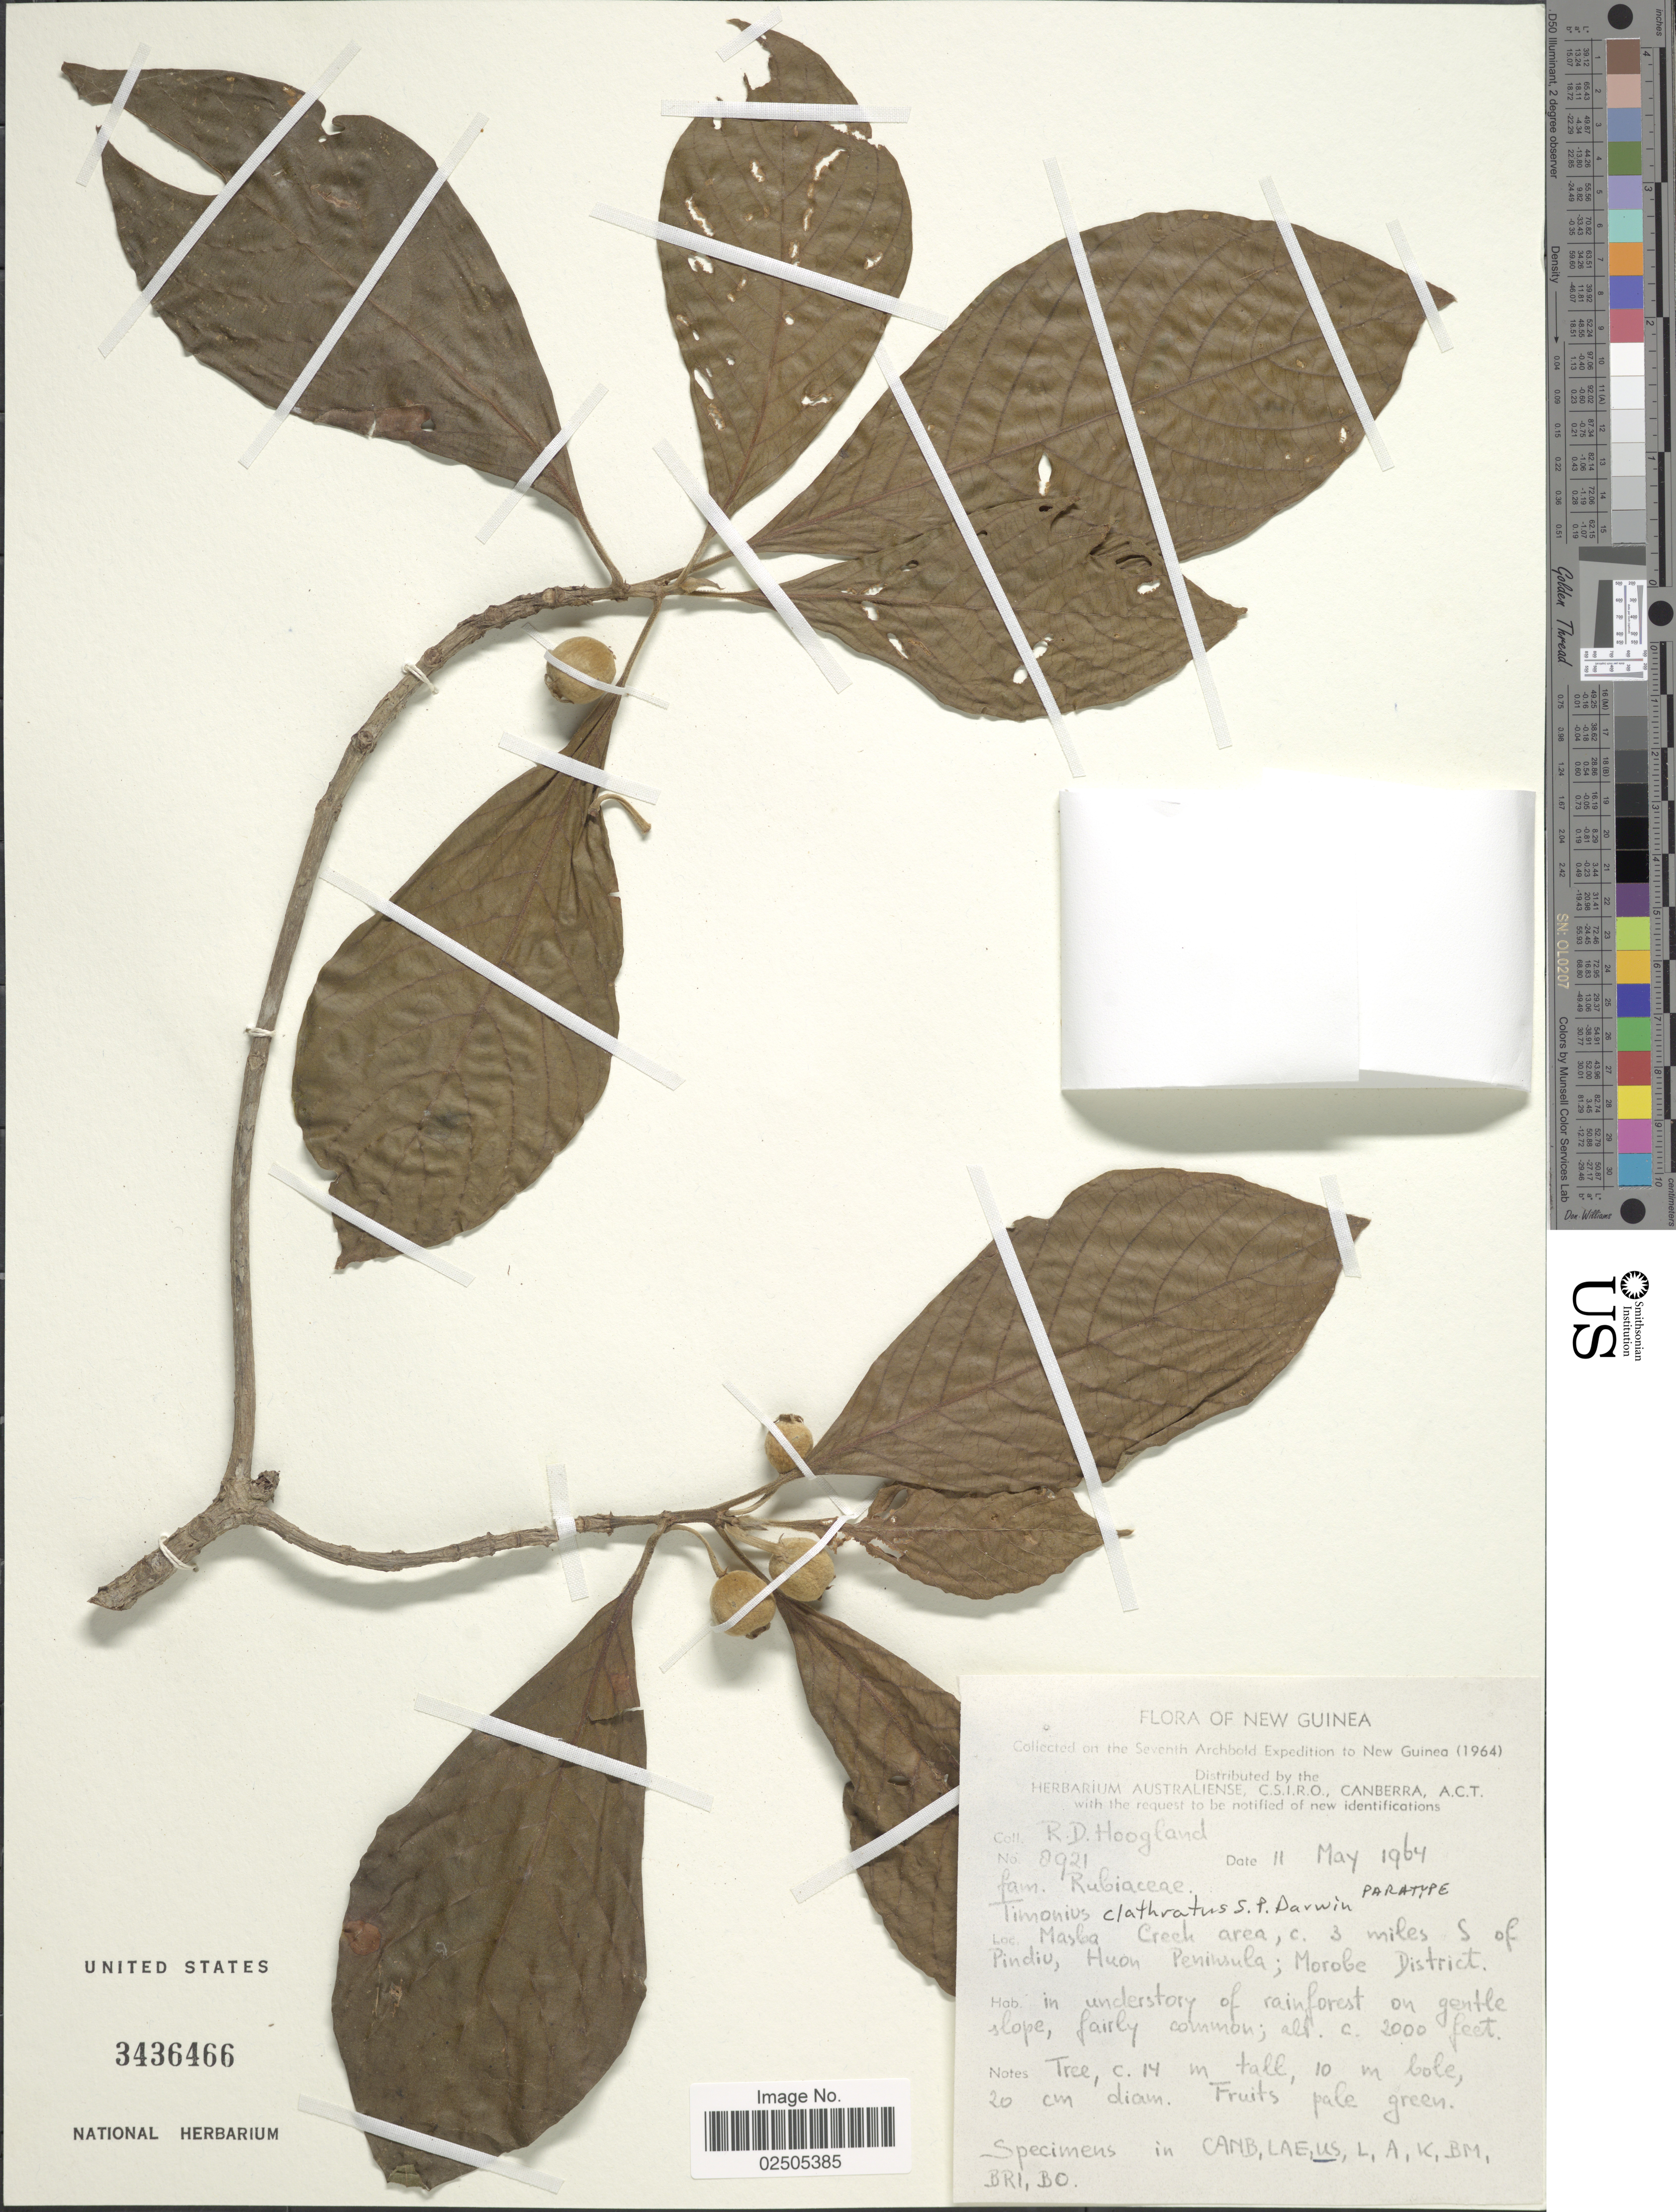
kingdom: Plantae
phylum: Tracheophyta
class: Magnoliopsida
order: Gentianales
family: Rubiaceae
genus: Timonius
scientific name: Timonius clathratus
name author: S.P. Darwin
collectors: R. D. Hoogland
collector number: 8921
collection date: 1964-05-11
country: Papua New Guinea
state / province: Morobe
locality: New Guinea, Masba Creek area,c. 3 miles S of Pindiu, Huon Peninsula; Morobe District [interpreted]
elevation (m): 610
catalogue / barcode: US 3436466